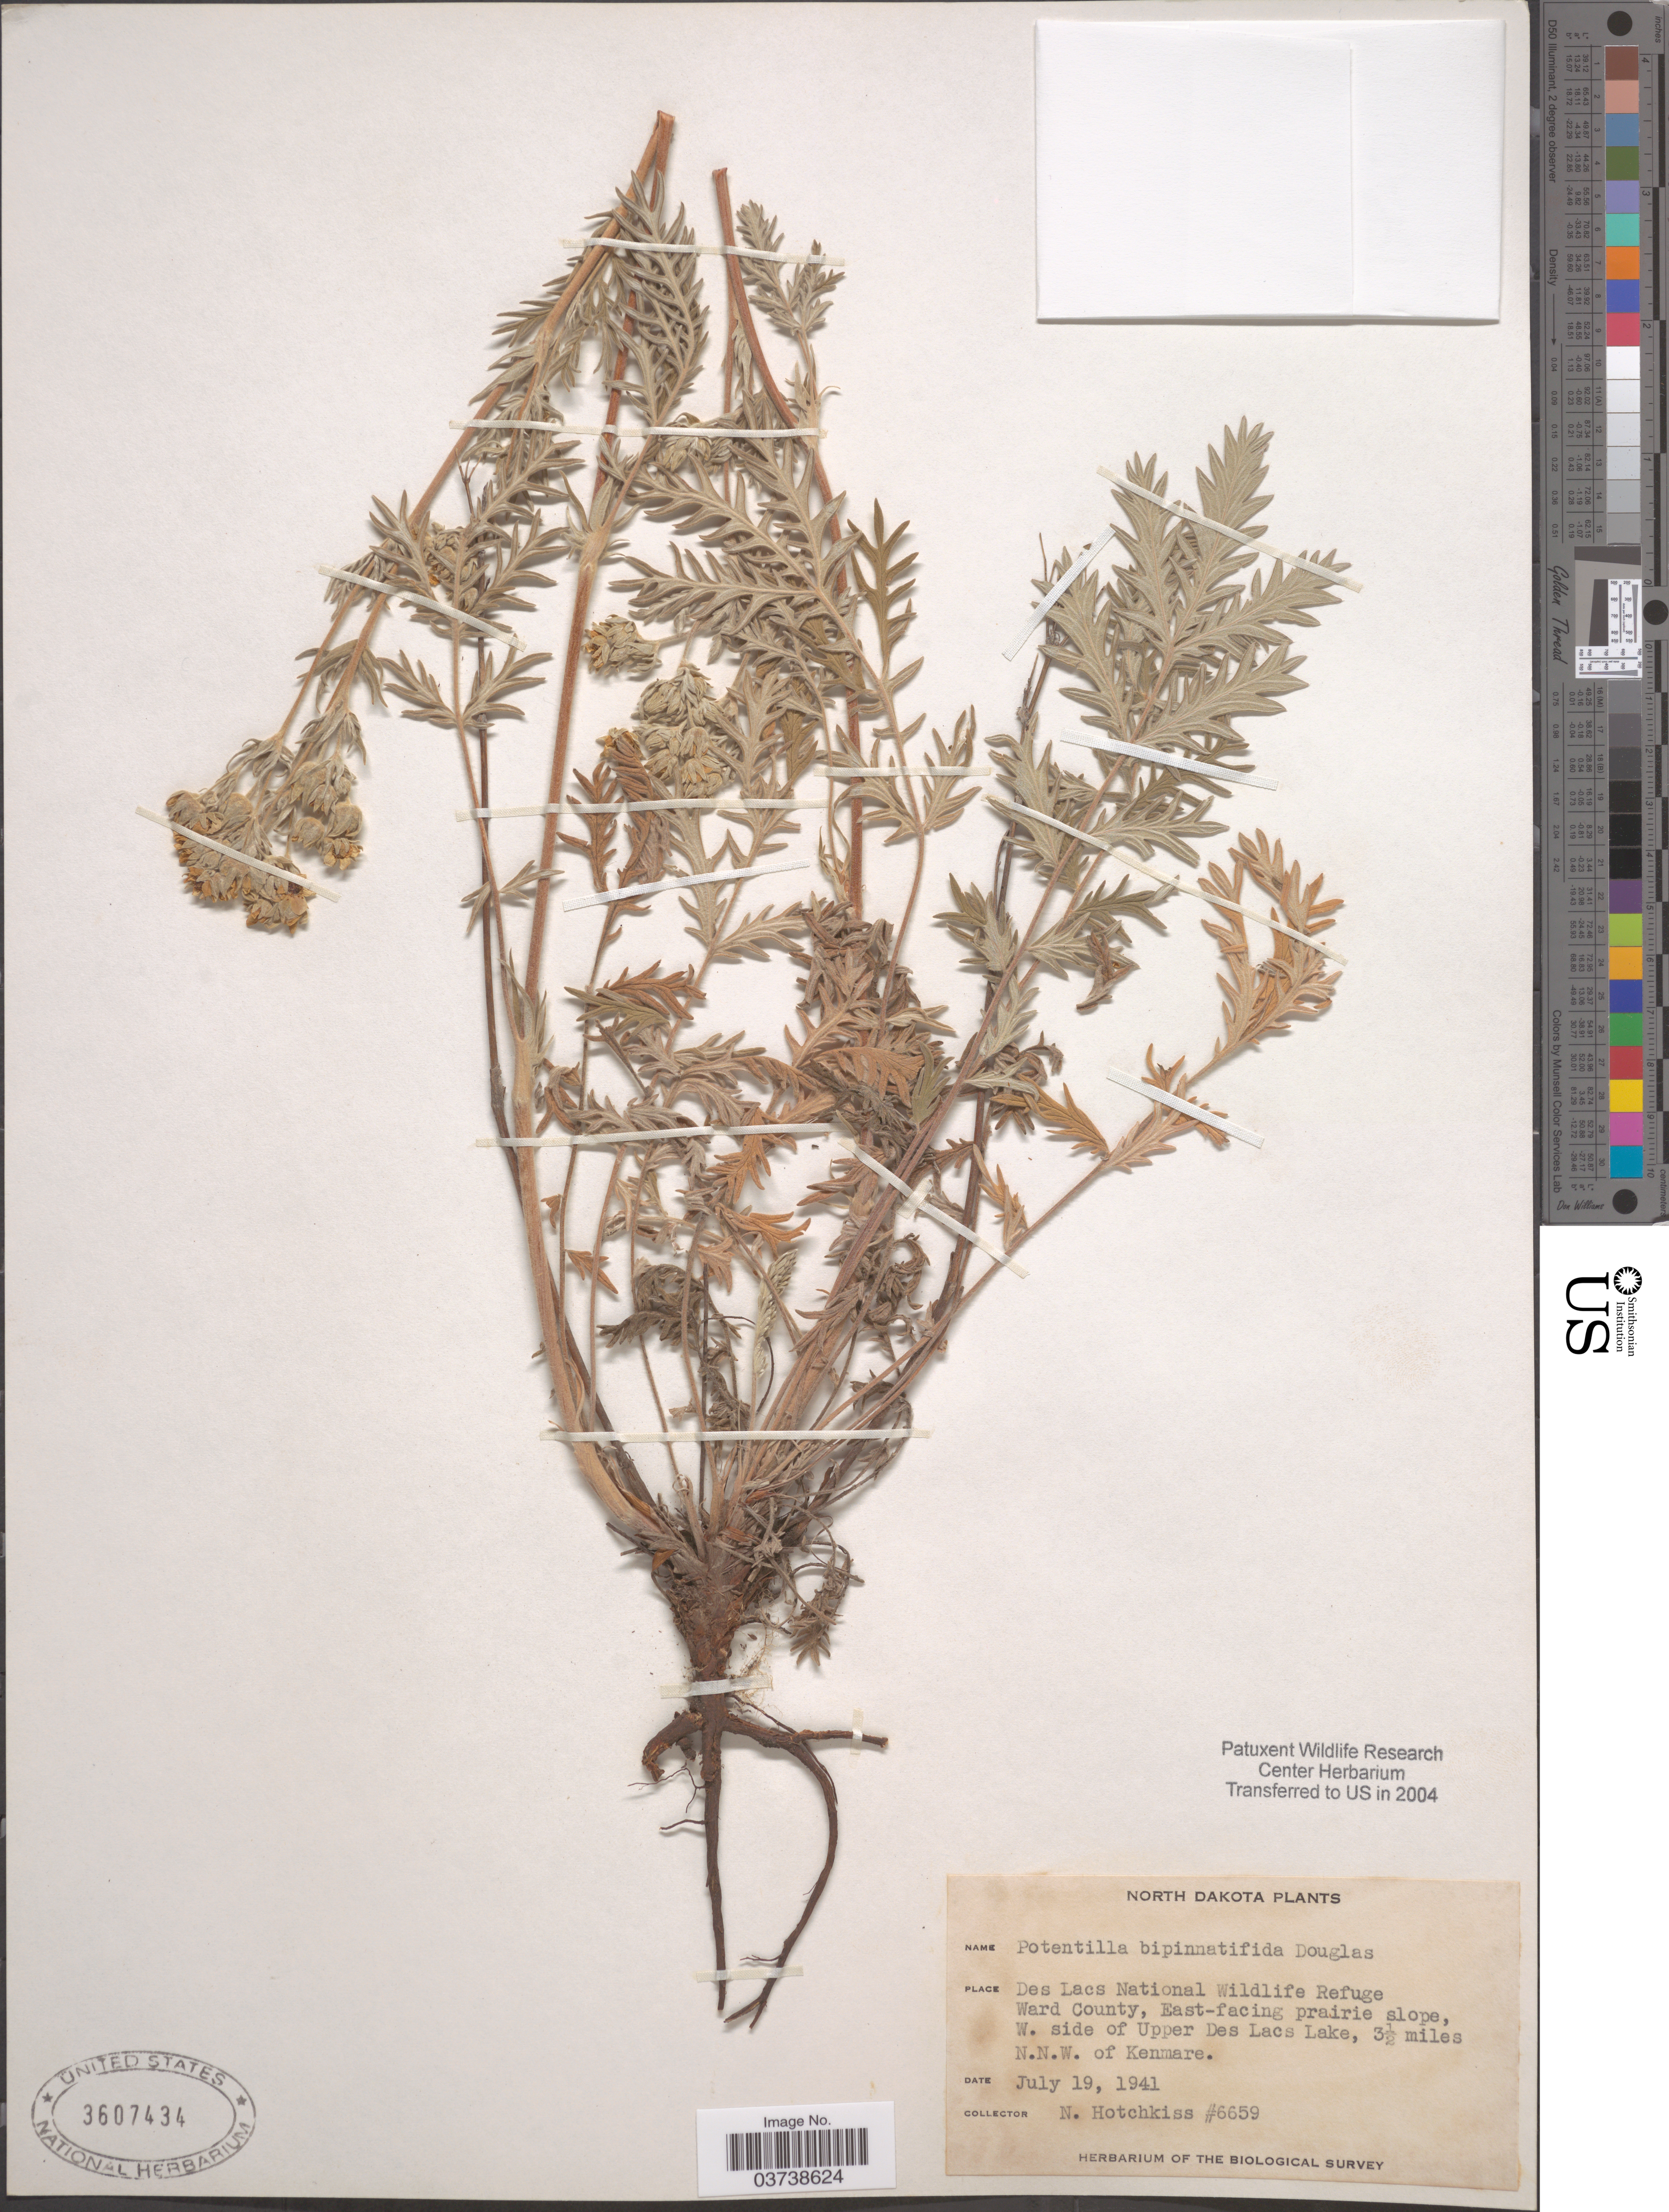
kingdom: Plantae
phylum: Tracheophyta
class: Magnoliopsida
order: Rosales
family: Rosaceae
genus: Potentilla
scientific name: Potentilla bipinnatifida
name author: Douglas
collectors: N. Hotchkiss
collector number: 6659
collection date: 1941-07-19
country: United States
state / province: North Dakota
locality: Des Lacs National Wildlife Refuge Ward County, East-facing prairie slope, W. side of Upper Des Lacs Lake, 3½ miles N.N.W. of Kenmare.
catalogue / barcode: US 3607434